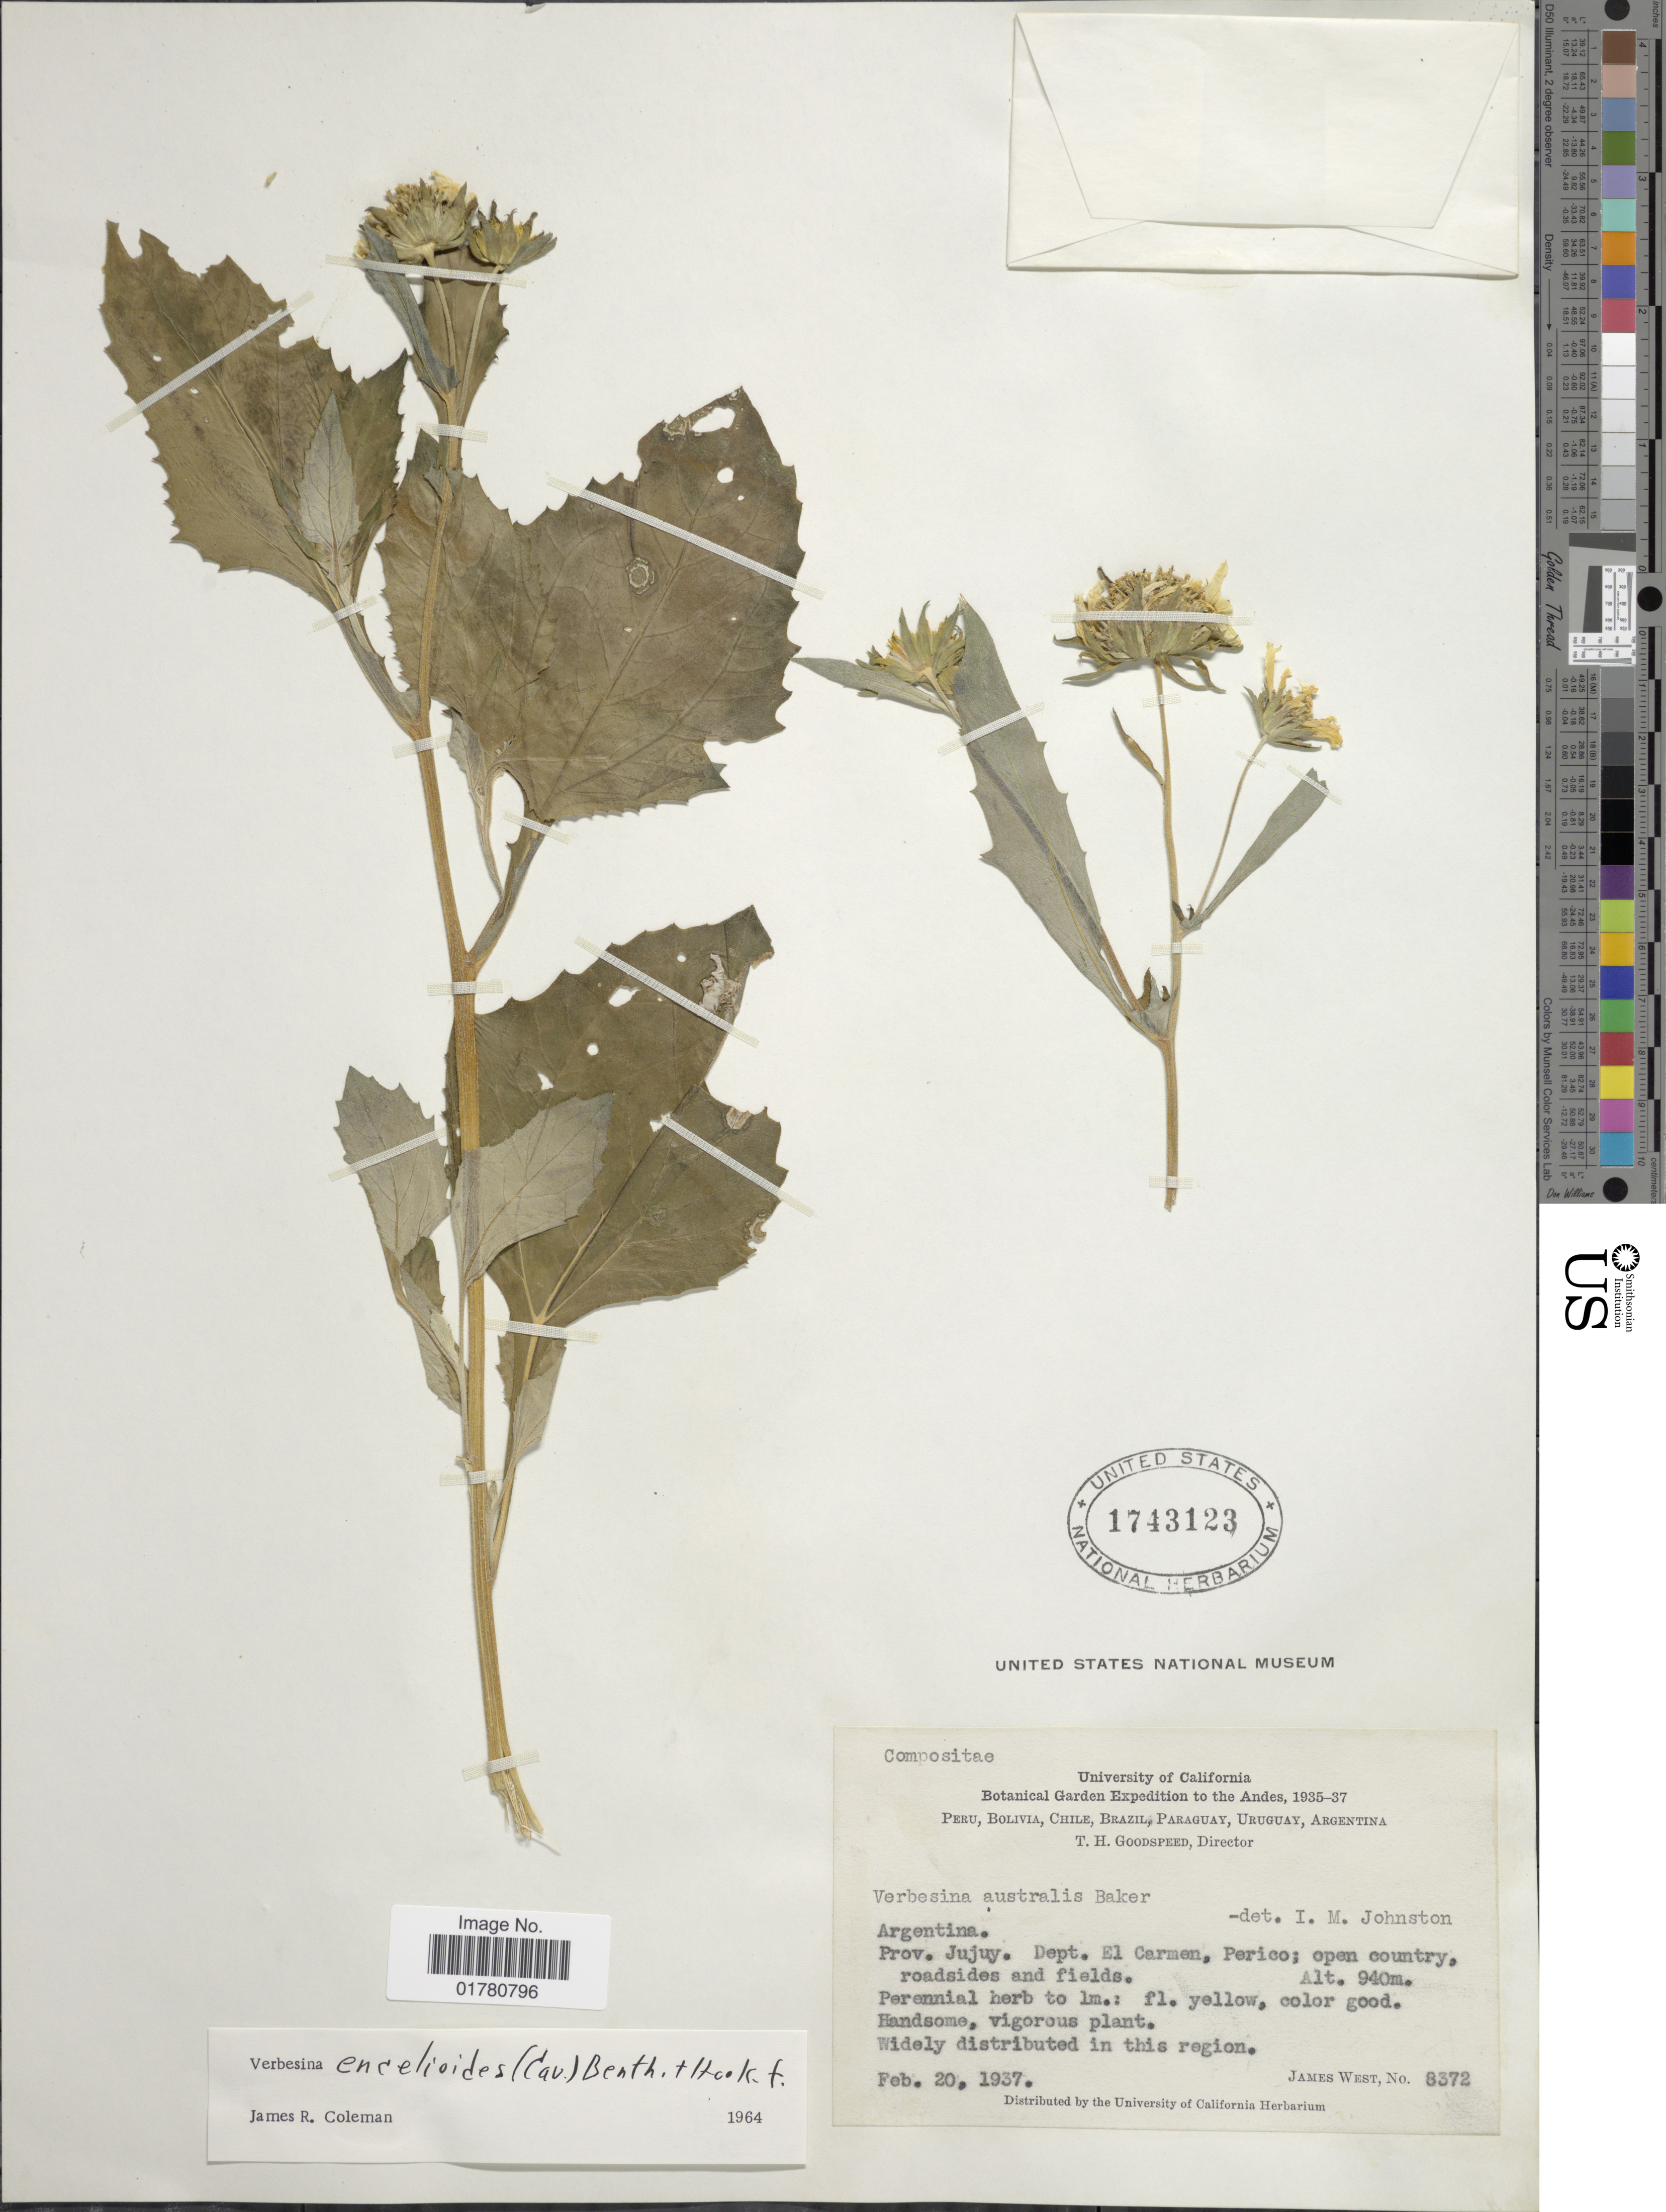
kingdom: Plantae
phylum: Tracheophyta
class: Magnoliopsida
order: Asterales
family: Asteraceae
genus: Verbesina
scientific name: Verbesina encelioides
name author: (Cav.) Benth. & Hook. ex A. Gray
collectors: J. West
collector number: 8372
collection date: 1937-02-20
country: Argentina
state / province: Jujuy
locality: Dept El Carmen, perico; open country, roadsides and fields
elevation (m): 940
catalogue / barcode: US 1743123